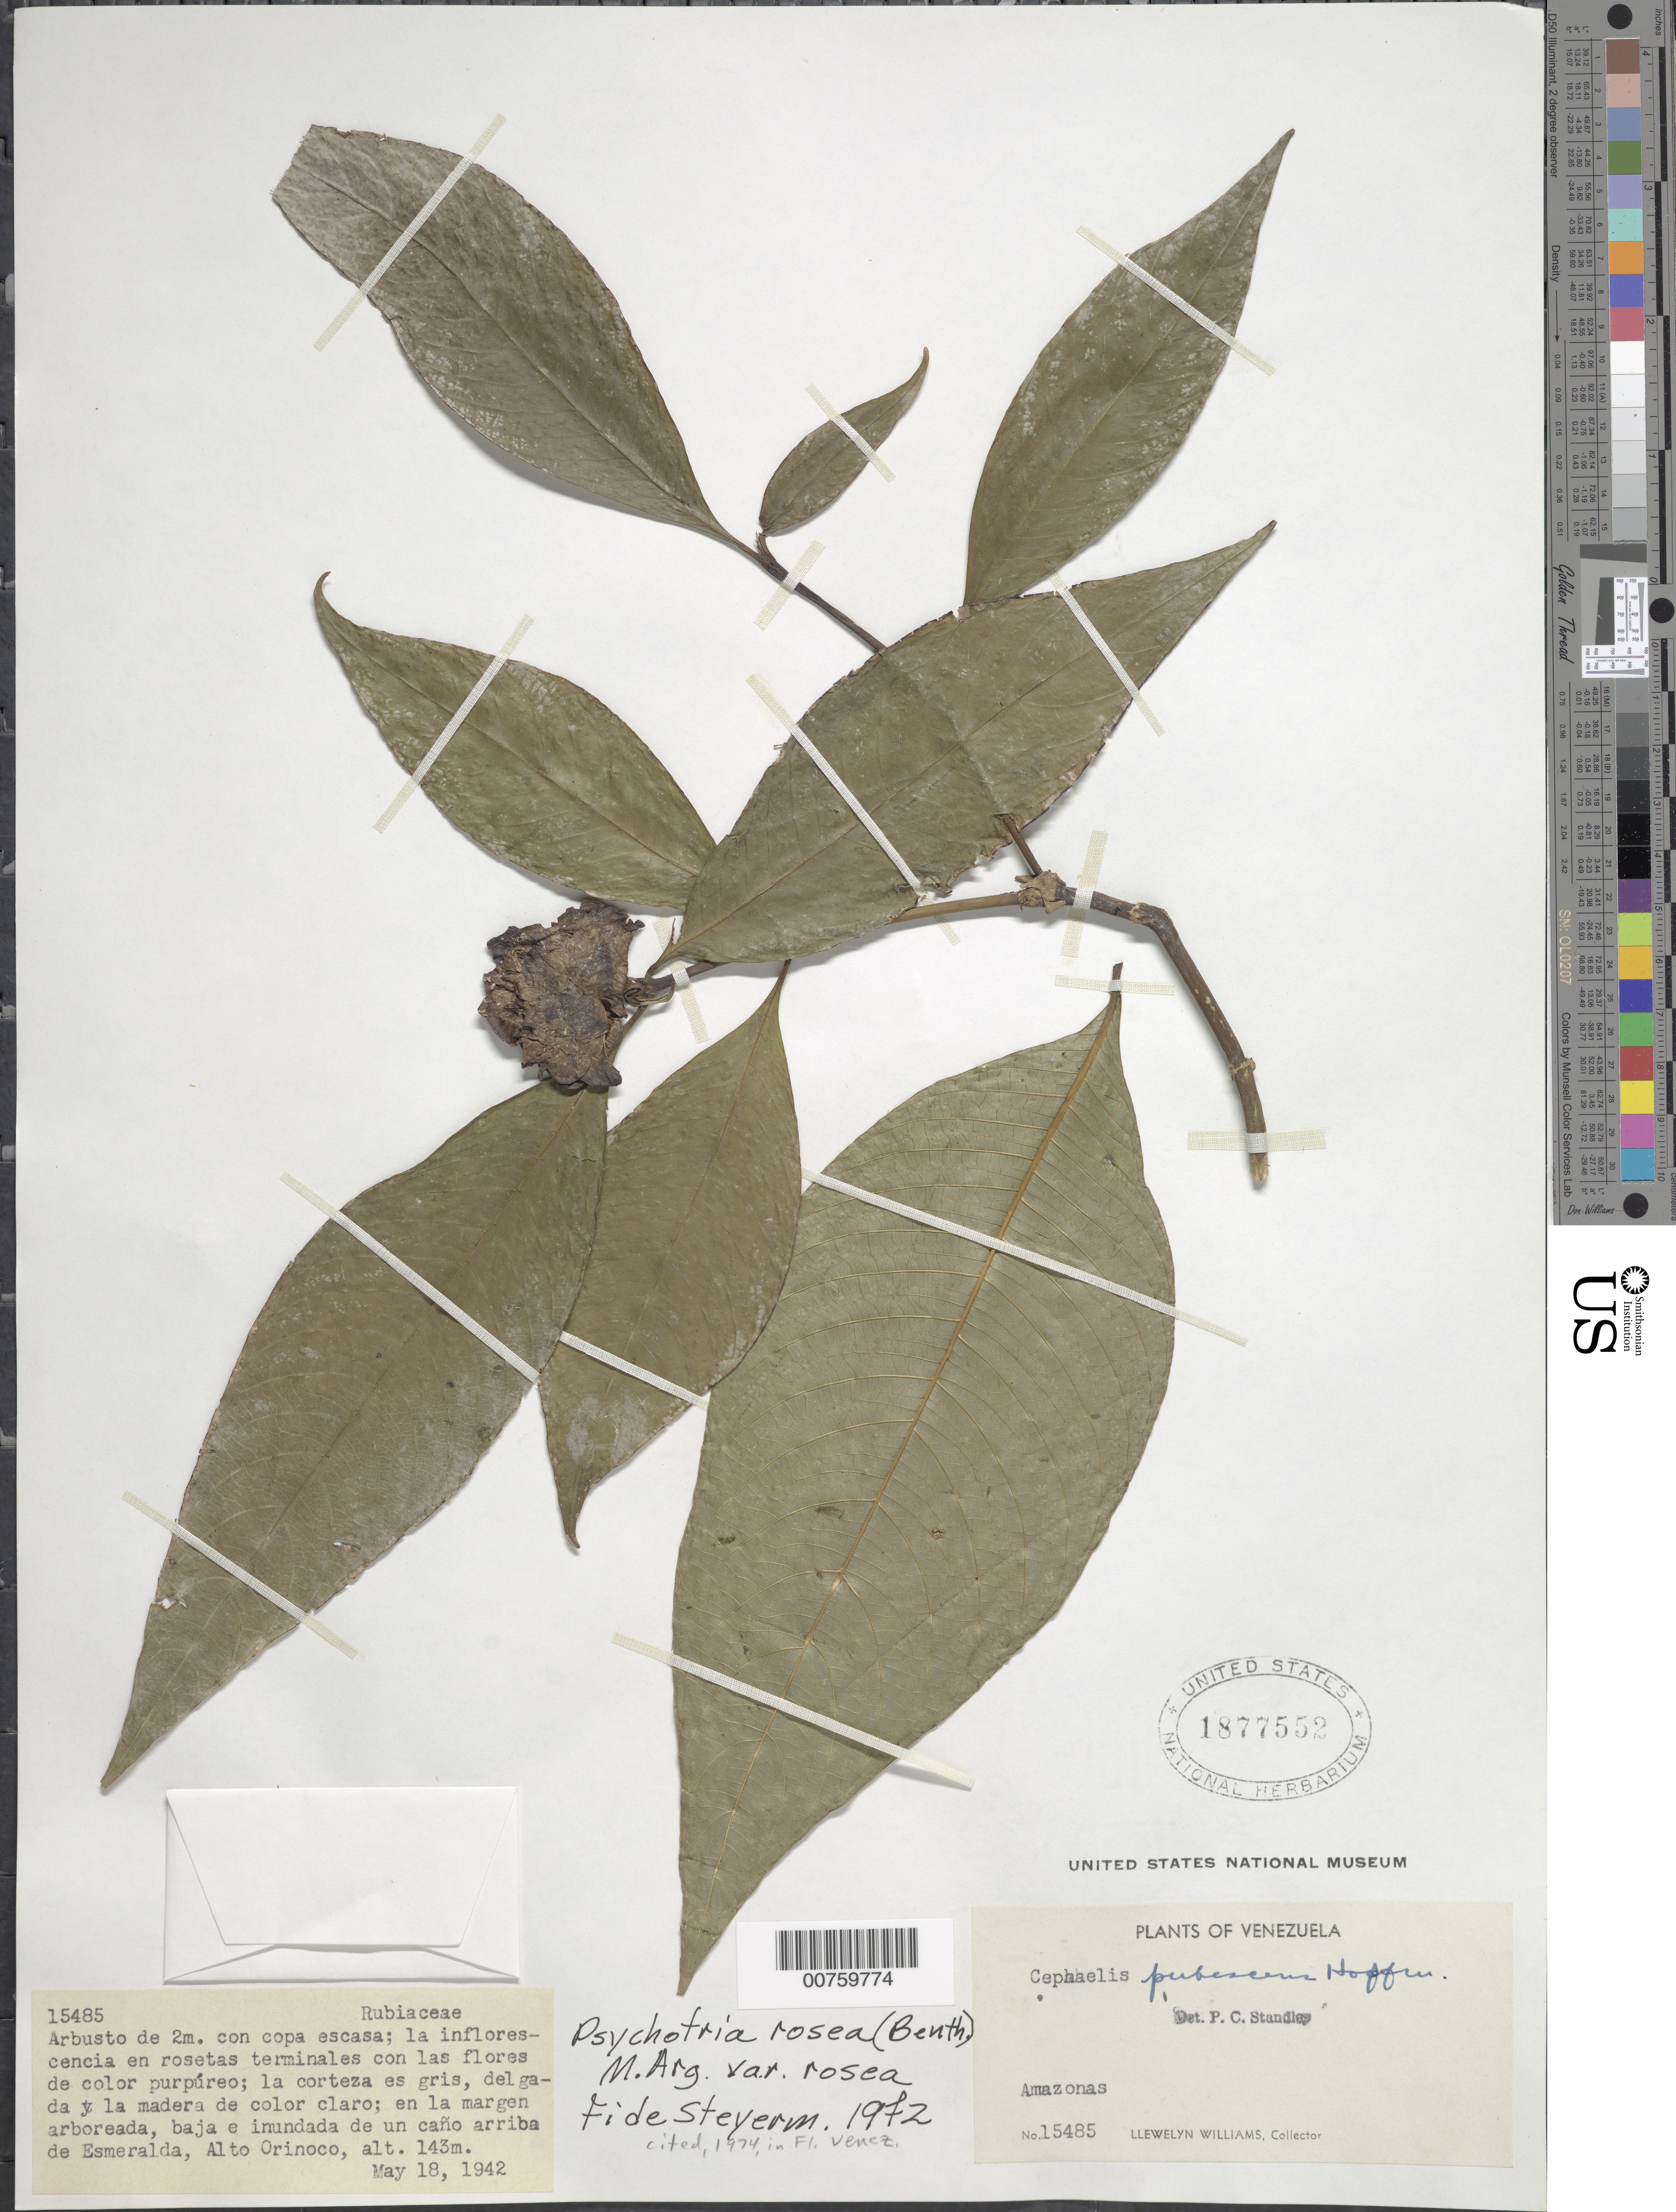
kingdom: Plantae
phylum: Tracheophyta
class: Magnoliopsida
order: Gentianales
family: Rubiaceae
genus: Psychotria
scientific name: Psychotria rosea var. rosea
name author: (Benth.) Müll. Arg.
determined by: Steyermark, Julian A., (VEN)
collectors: Ll. Williams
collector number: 15485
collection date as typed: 18-May-42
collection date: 1942-05-18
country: Venezuela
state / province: Amazonas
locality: Esmeralda, Alto Orinoco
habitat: Margen arboreada, baja e inundada de un cano arriba de Esmeralda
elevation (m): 143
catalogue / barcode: US 1877552